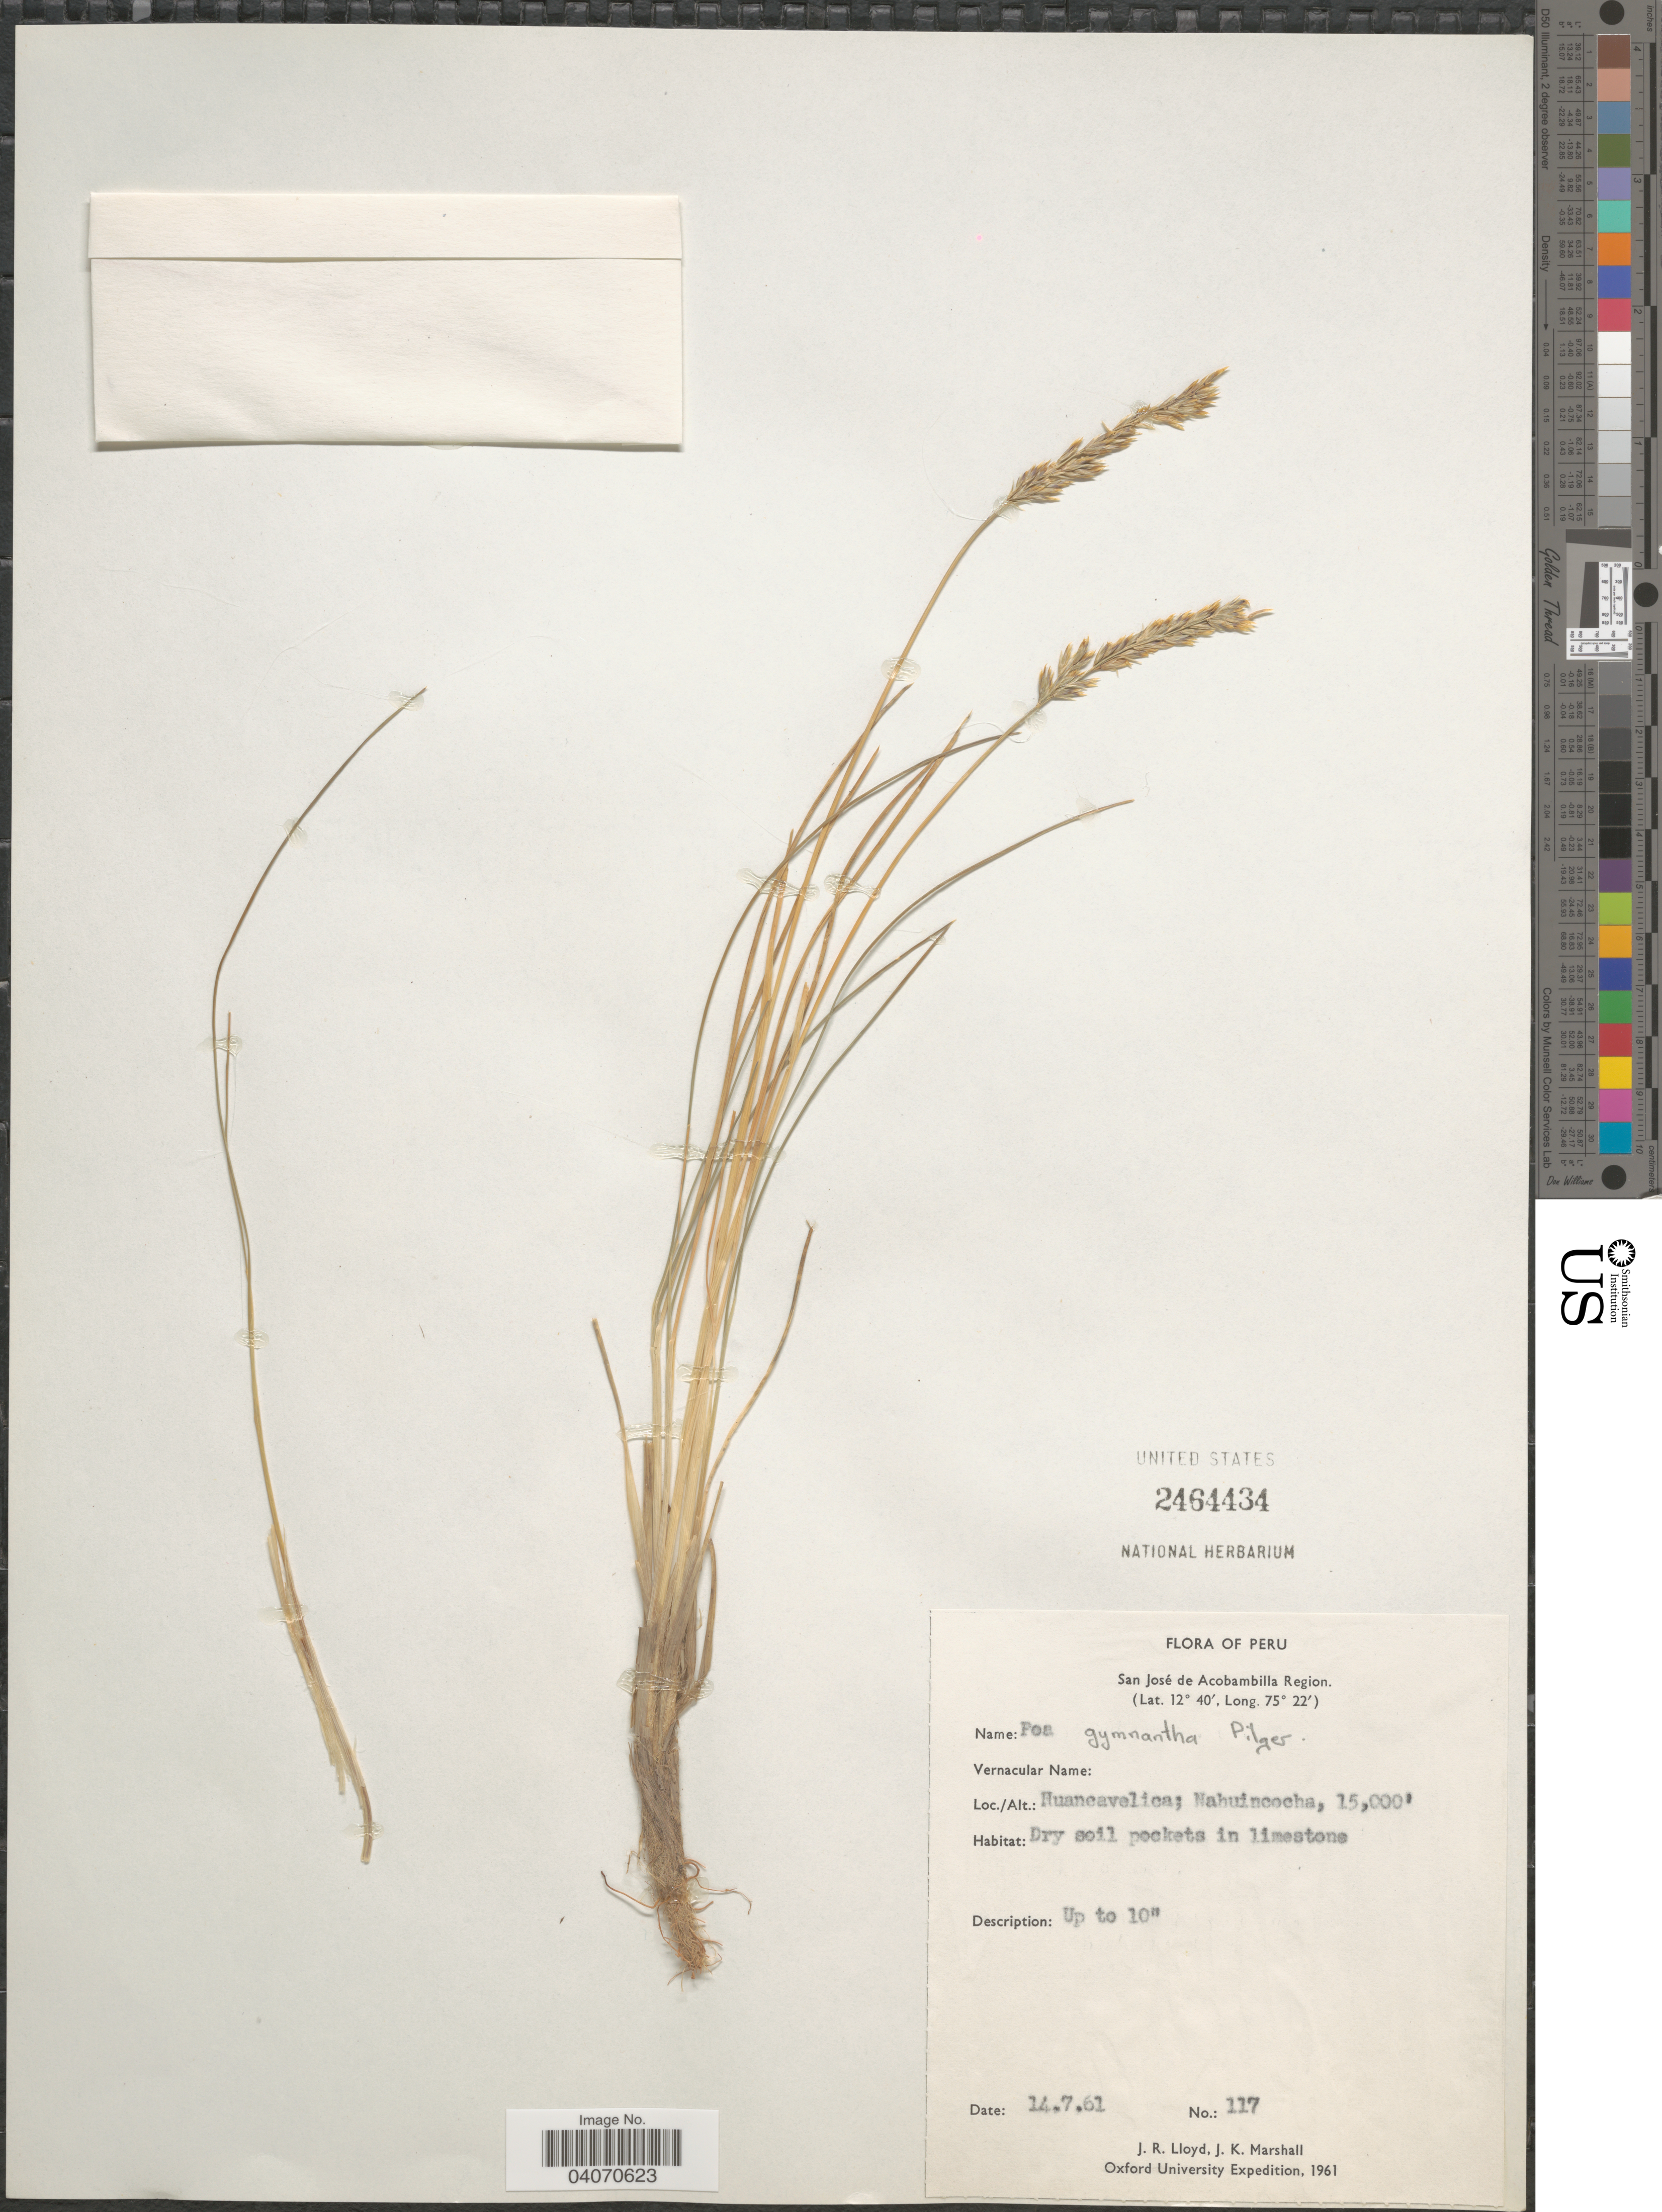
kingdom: Plantae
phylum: Tracheophyta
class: Liliopsida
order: Poales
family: Poaceae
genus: Poa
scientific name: Poa gymnantha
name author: Pilg.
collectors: J. R. Lloyd & J. K. Marshall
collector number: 117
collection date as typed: Transcribed d/m/y: 14/7/61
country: Peru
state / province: Huancavelica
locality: San José de Acobambilla Region. Nahuincocha. Oxford University Expedition, 1961.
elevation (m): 4572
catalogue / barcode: US 2464434